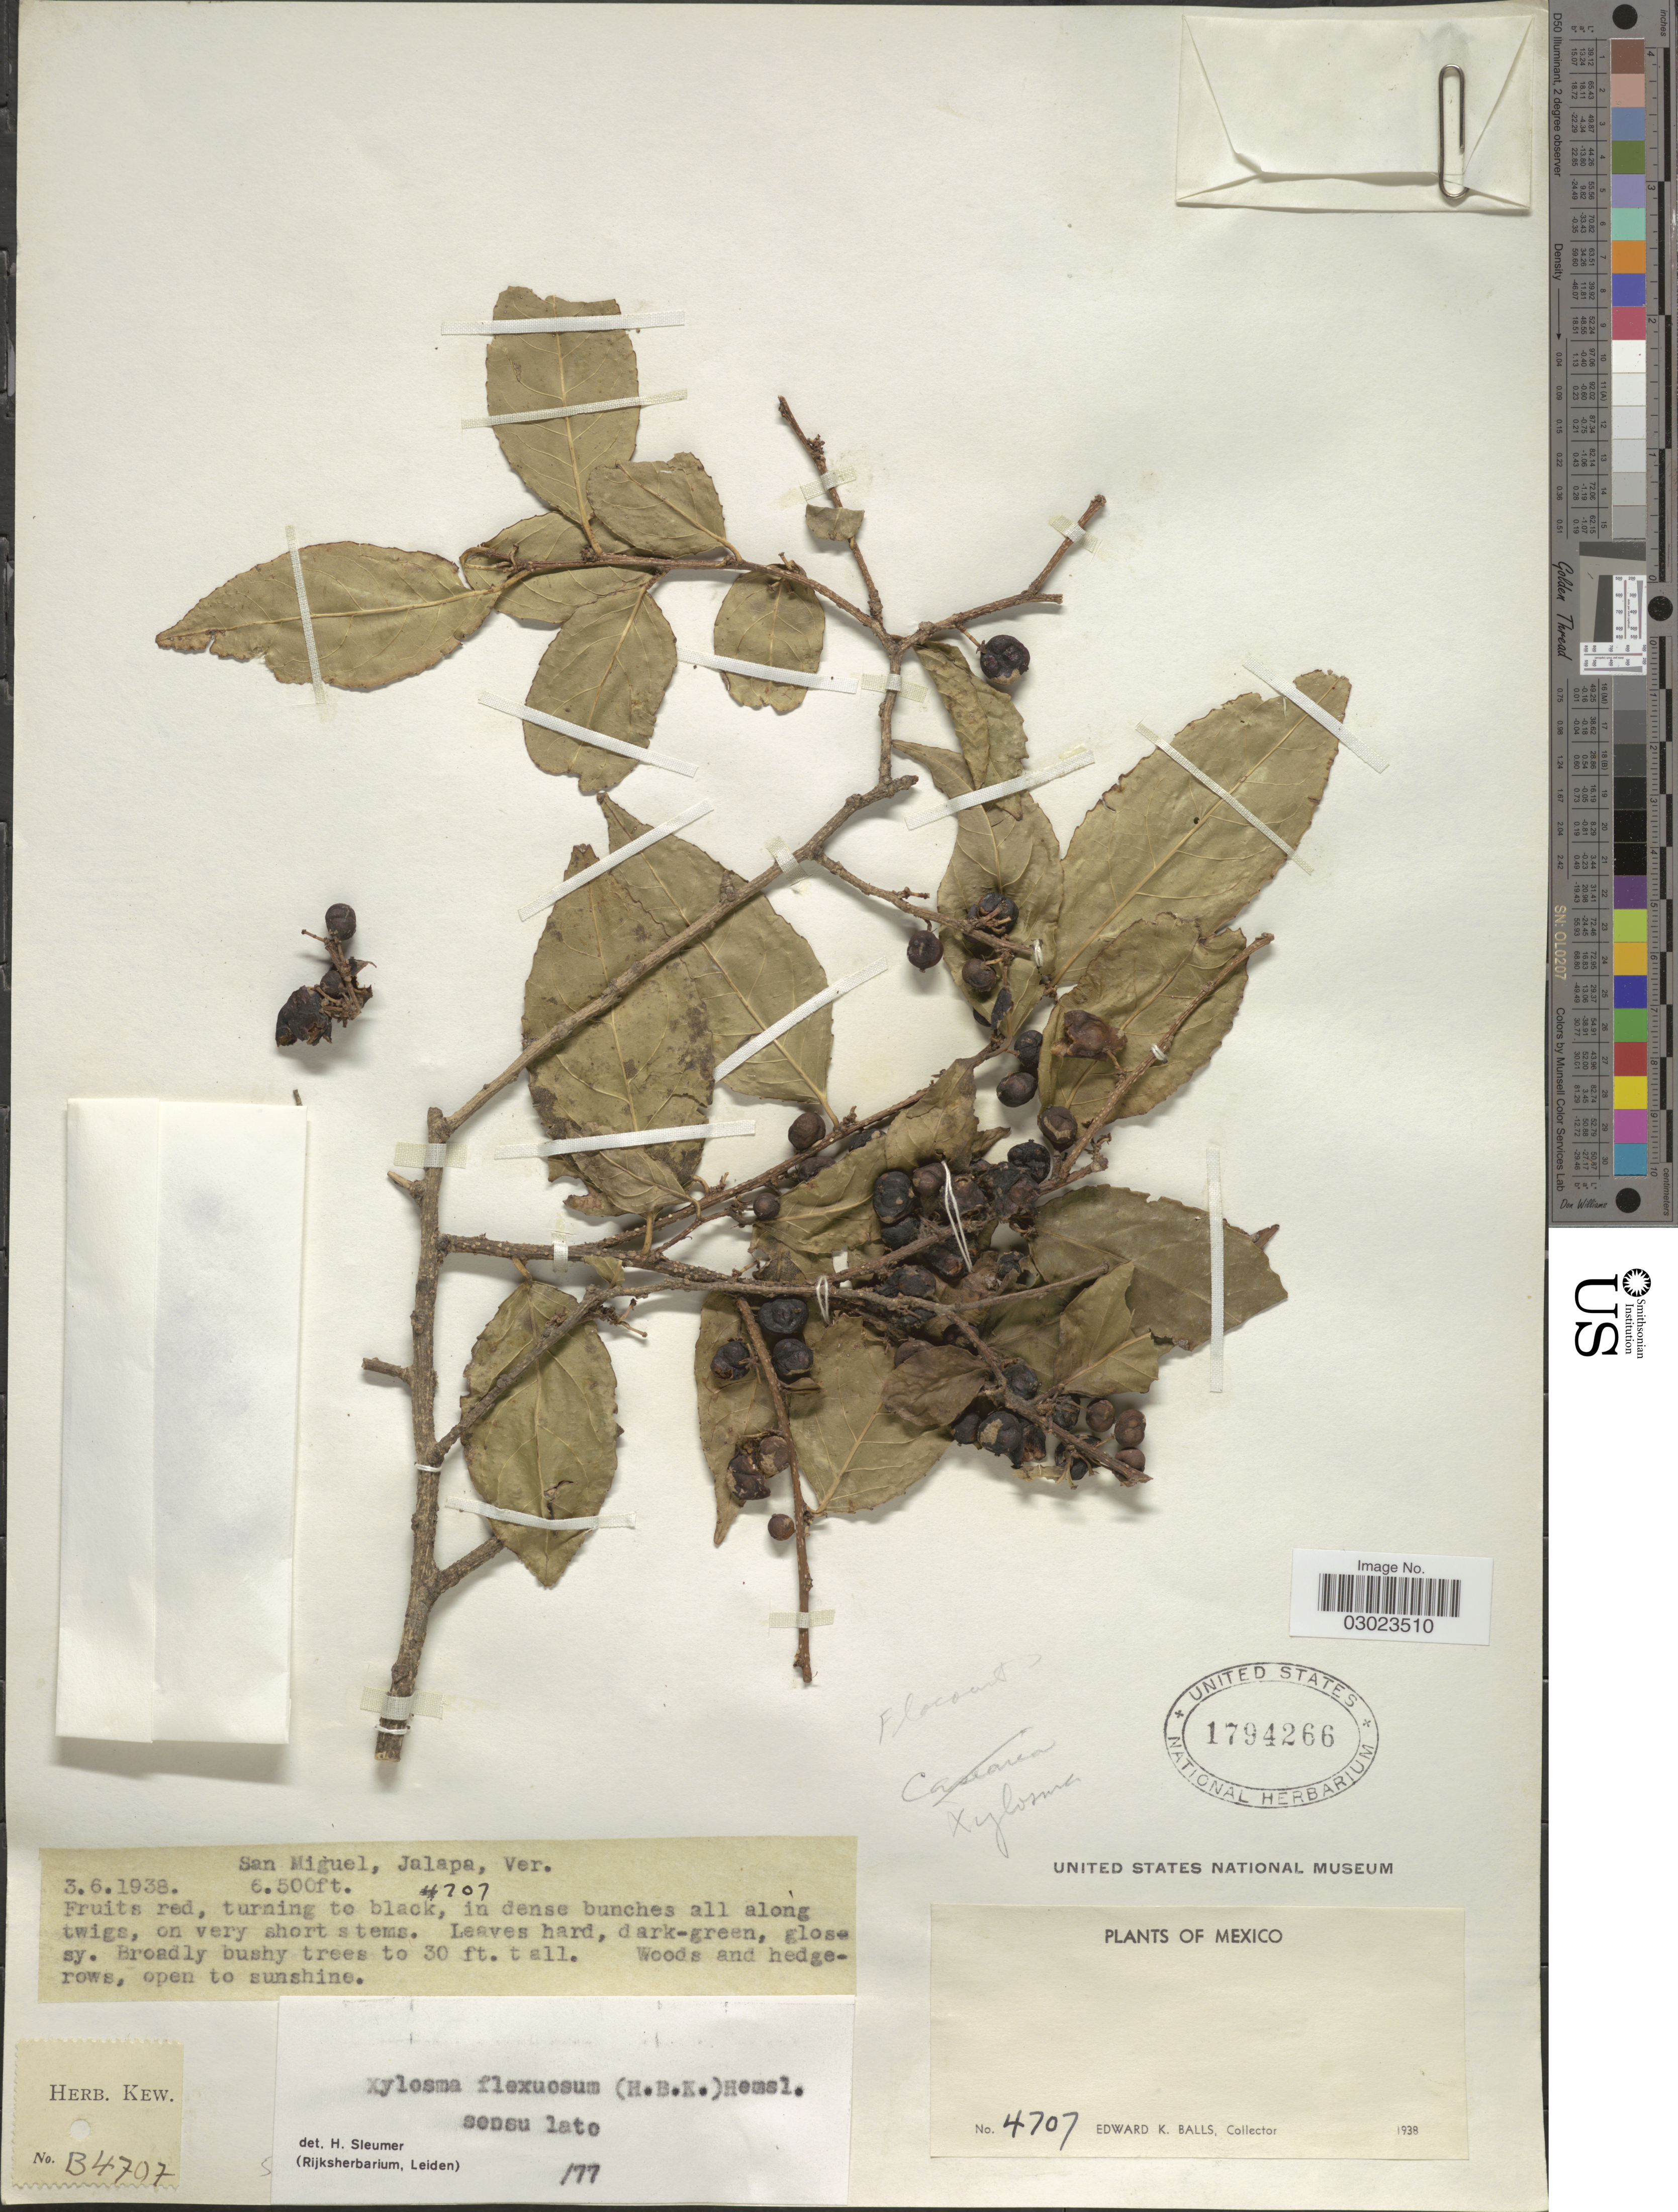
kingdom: Plantae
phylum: Tracheophyta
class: Magnoliopsida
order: Malpighiales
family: Salicaceae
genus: Xylosma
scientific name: Xylosma flexuosa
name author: (Kunth) Hemsl.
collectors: E. K. Balls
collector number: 4707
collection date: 1938-06-03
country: Mexico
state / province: Veracruz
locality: San Miguel, Jalapa, Ver.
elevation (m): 1981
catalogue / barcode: US 1794266